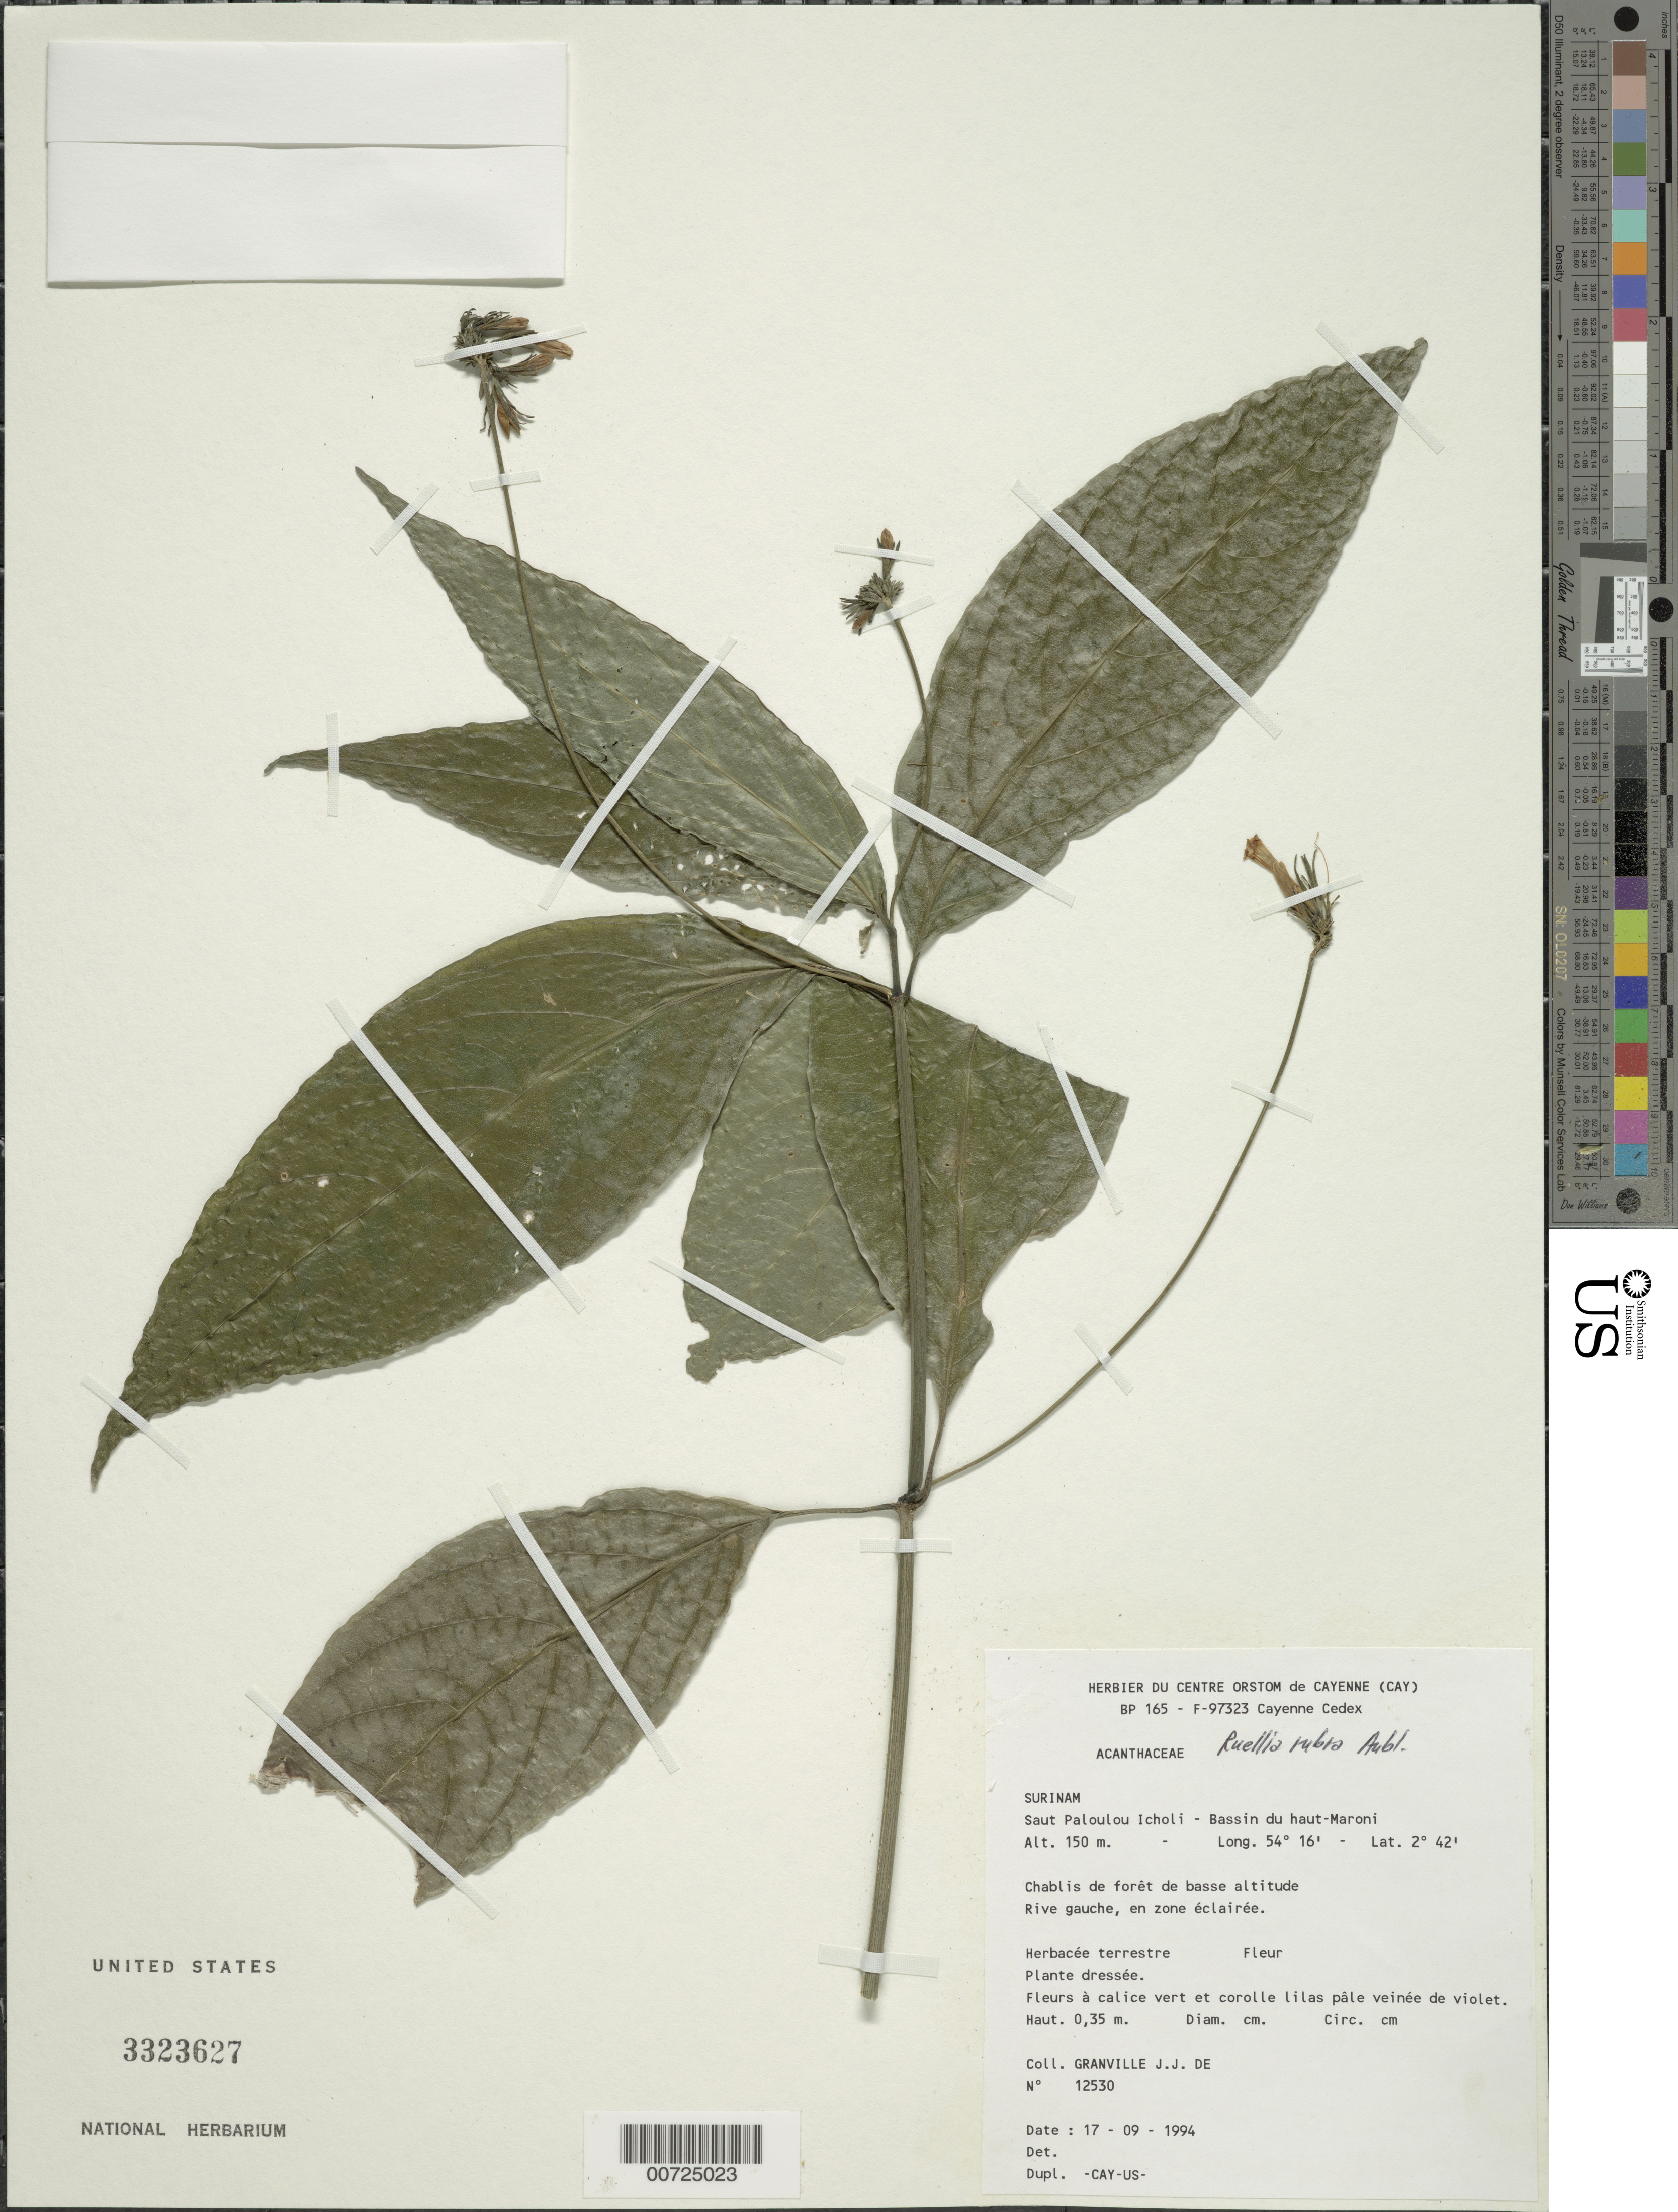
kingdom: Plantae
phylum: Tracheophyta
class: Magnoliopsida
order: Lamiales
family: Acanthaceae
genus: Ruellia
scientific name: Ruellia rubra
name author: Aubl.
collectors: J.-J. de Granville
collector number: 12530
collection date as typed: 17-Sep-94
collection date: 1994-09-17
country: Suriname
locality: Saut Paloulou Icholi, Bassin du haut-Maroni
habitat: Chablis de forêt de basse altitude, zone eclairee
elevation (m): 150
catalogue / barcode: US 3323627